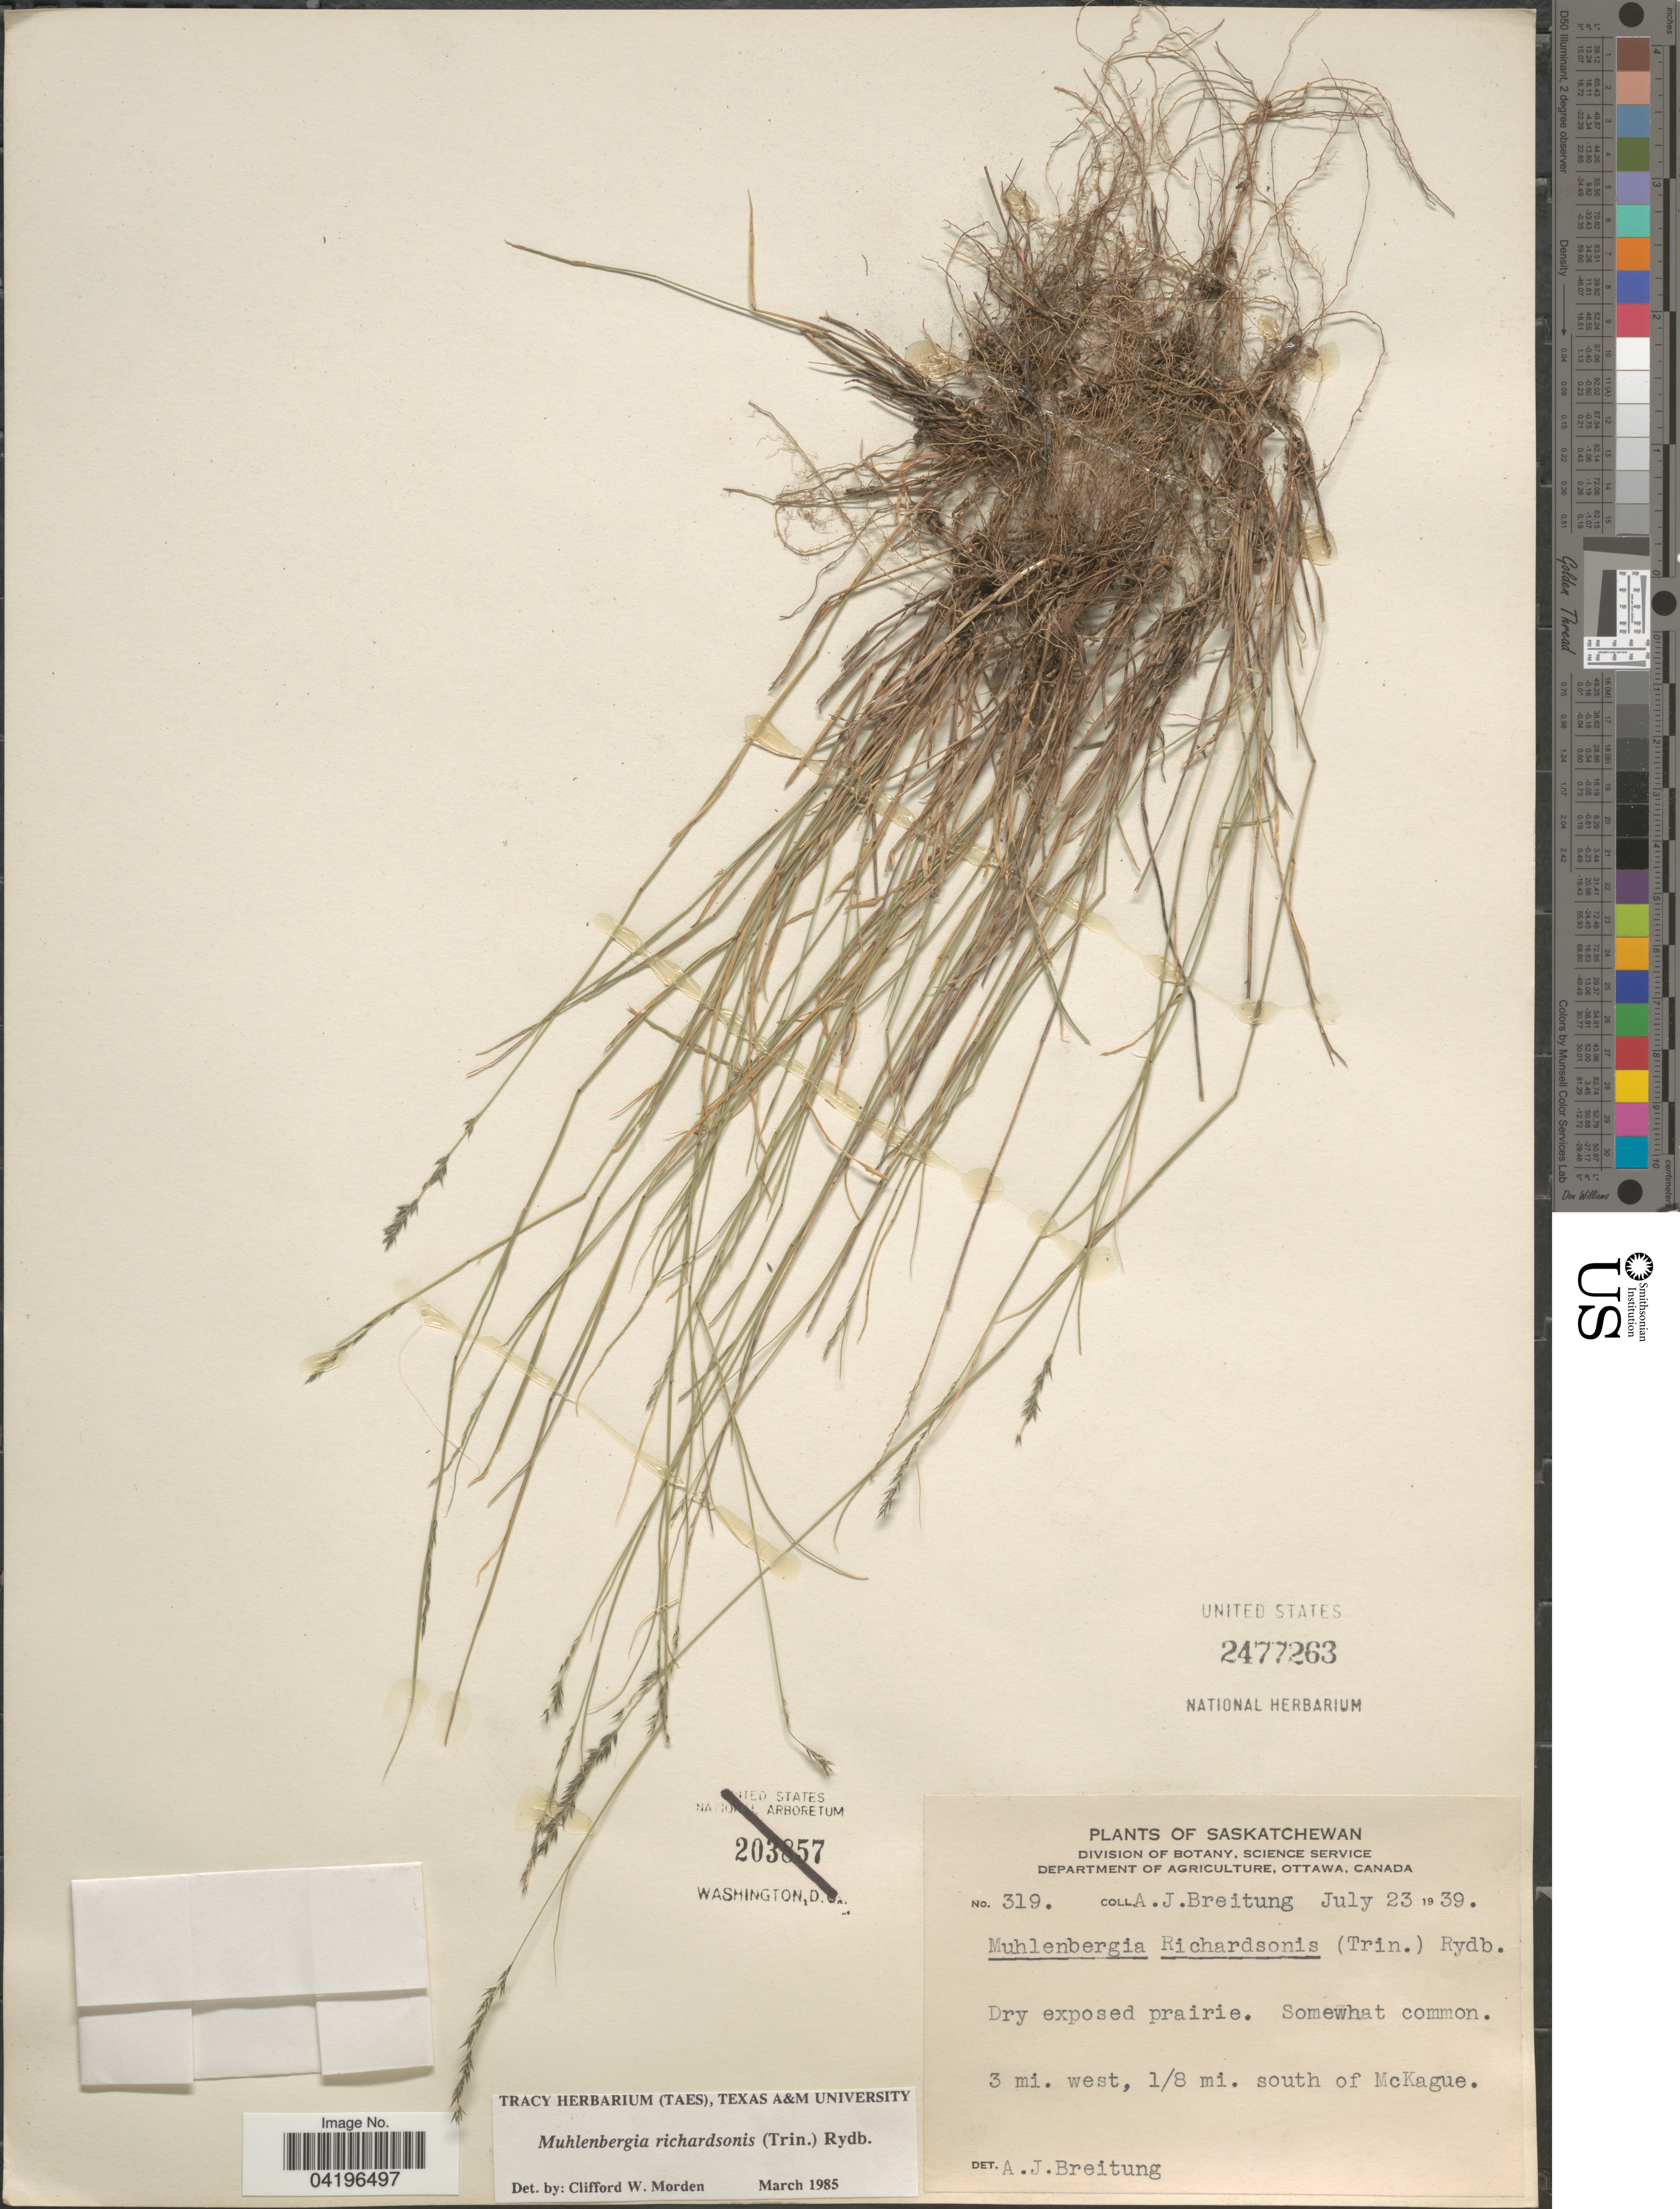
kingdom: Plantae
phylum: Tracheophyta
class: Liliopsida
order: Poales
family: Poaceae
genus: Muhlenbergia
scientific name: Muhlenbergia richardsonis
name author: (Trin.) Rydb.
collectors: A. Breitung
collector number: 319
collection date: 1939-07-23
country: Canada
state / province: Saskatchewan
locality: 3 mi. west, 1/8 mi. south of McKague.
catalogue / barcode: US 2477263